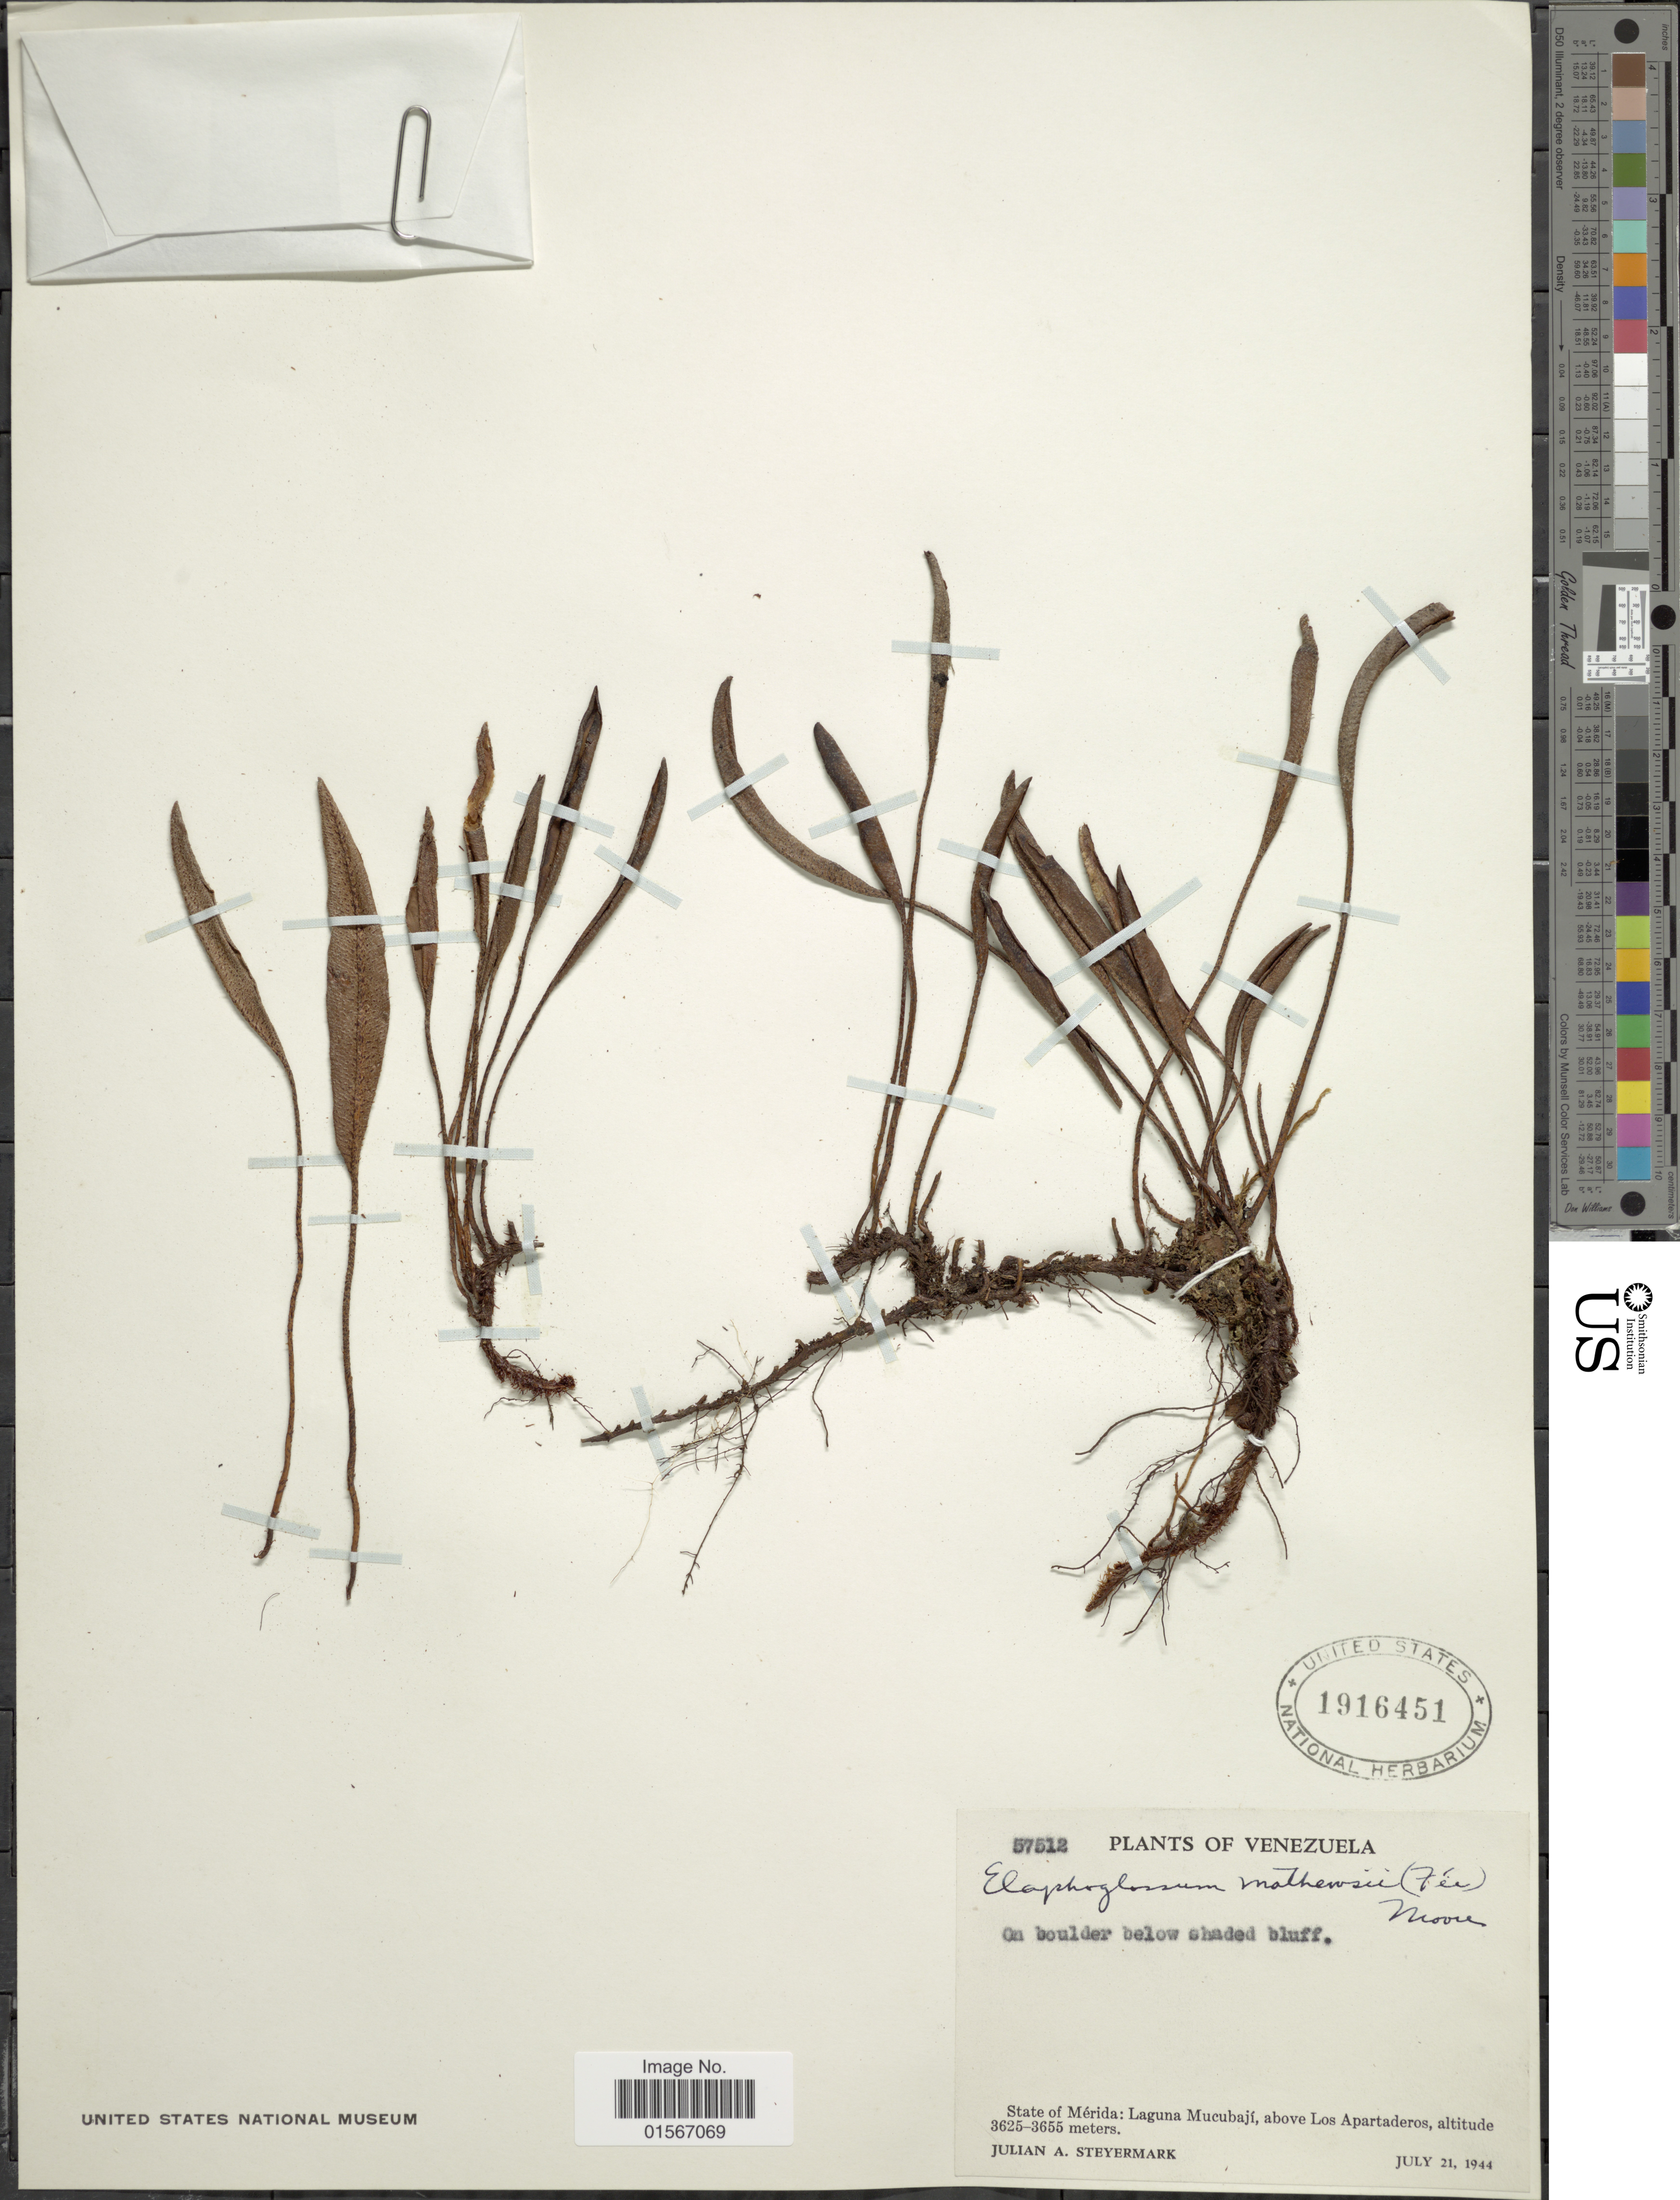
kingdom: Plantae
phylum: Tracheophyta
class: Polypodiopsida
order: Polypodiales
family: Dryopteridaceae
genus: Elaphoglossum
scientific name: Elaphoglossum mathewsii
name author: (Fée) T. Moore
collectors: J. Steyermark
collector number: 57512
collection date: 1944-07-21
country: Venezuela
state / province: Mérida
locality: Laguna Mucubají, above Los Apartaderos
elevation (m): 3625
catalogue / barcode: US 1916451